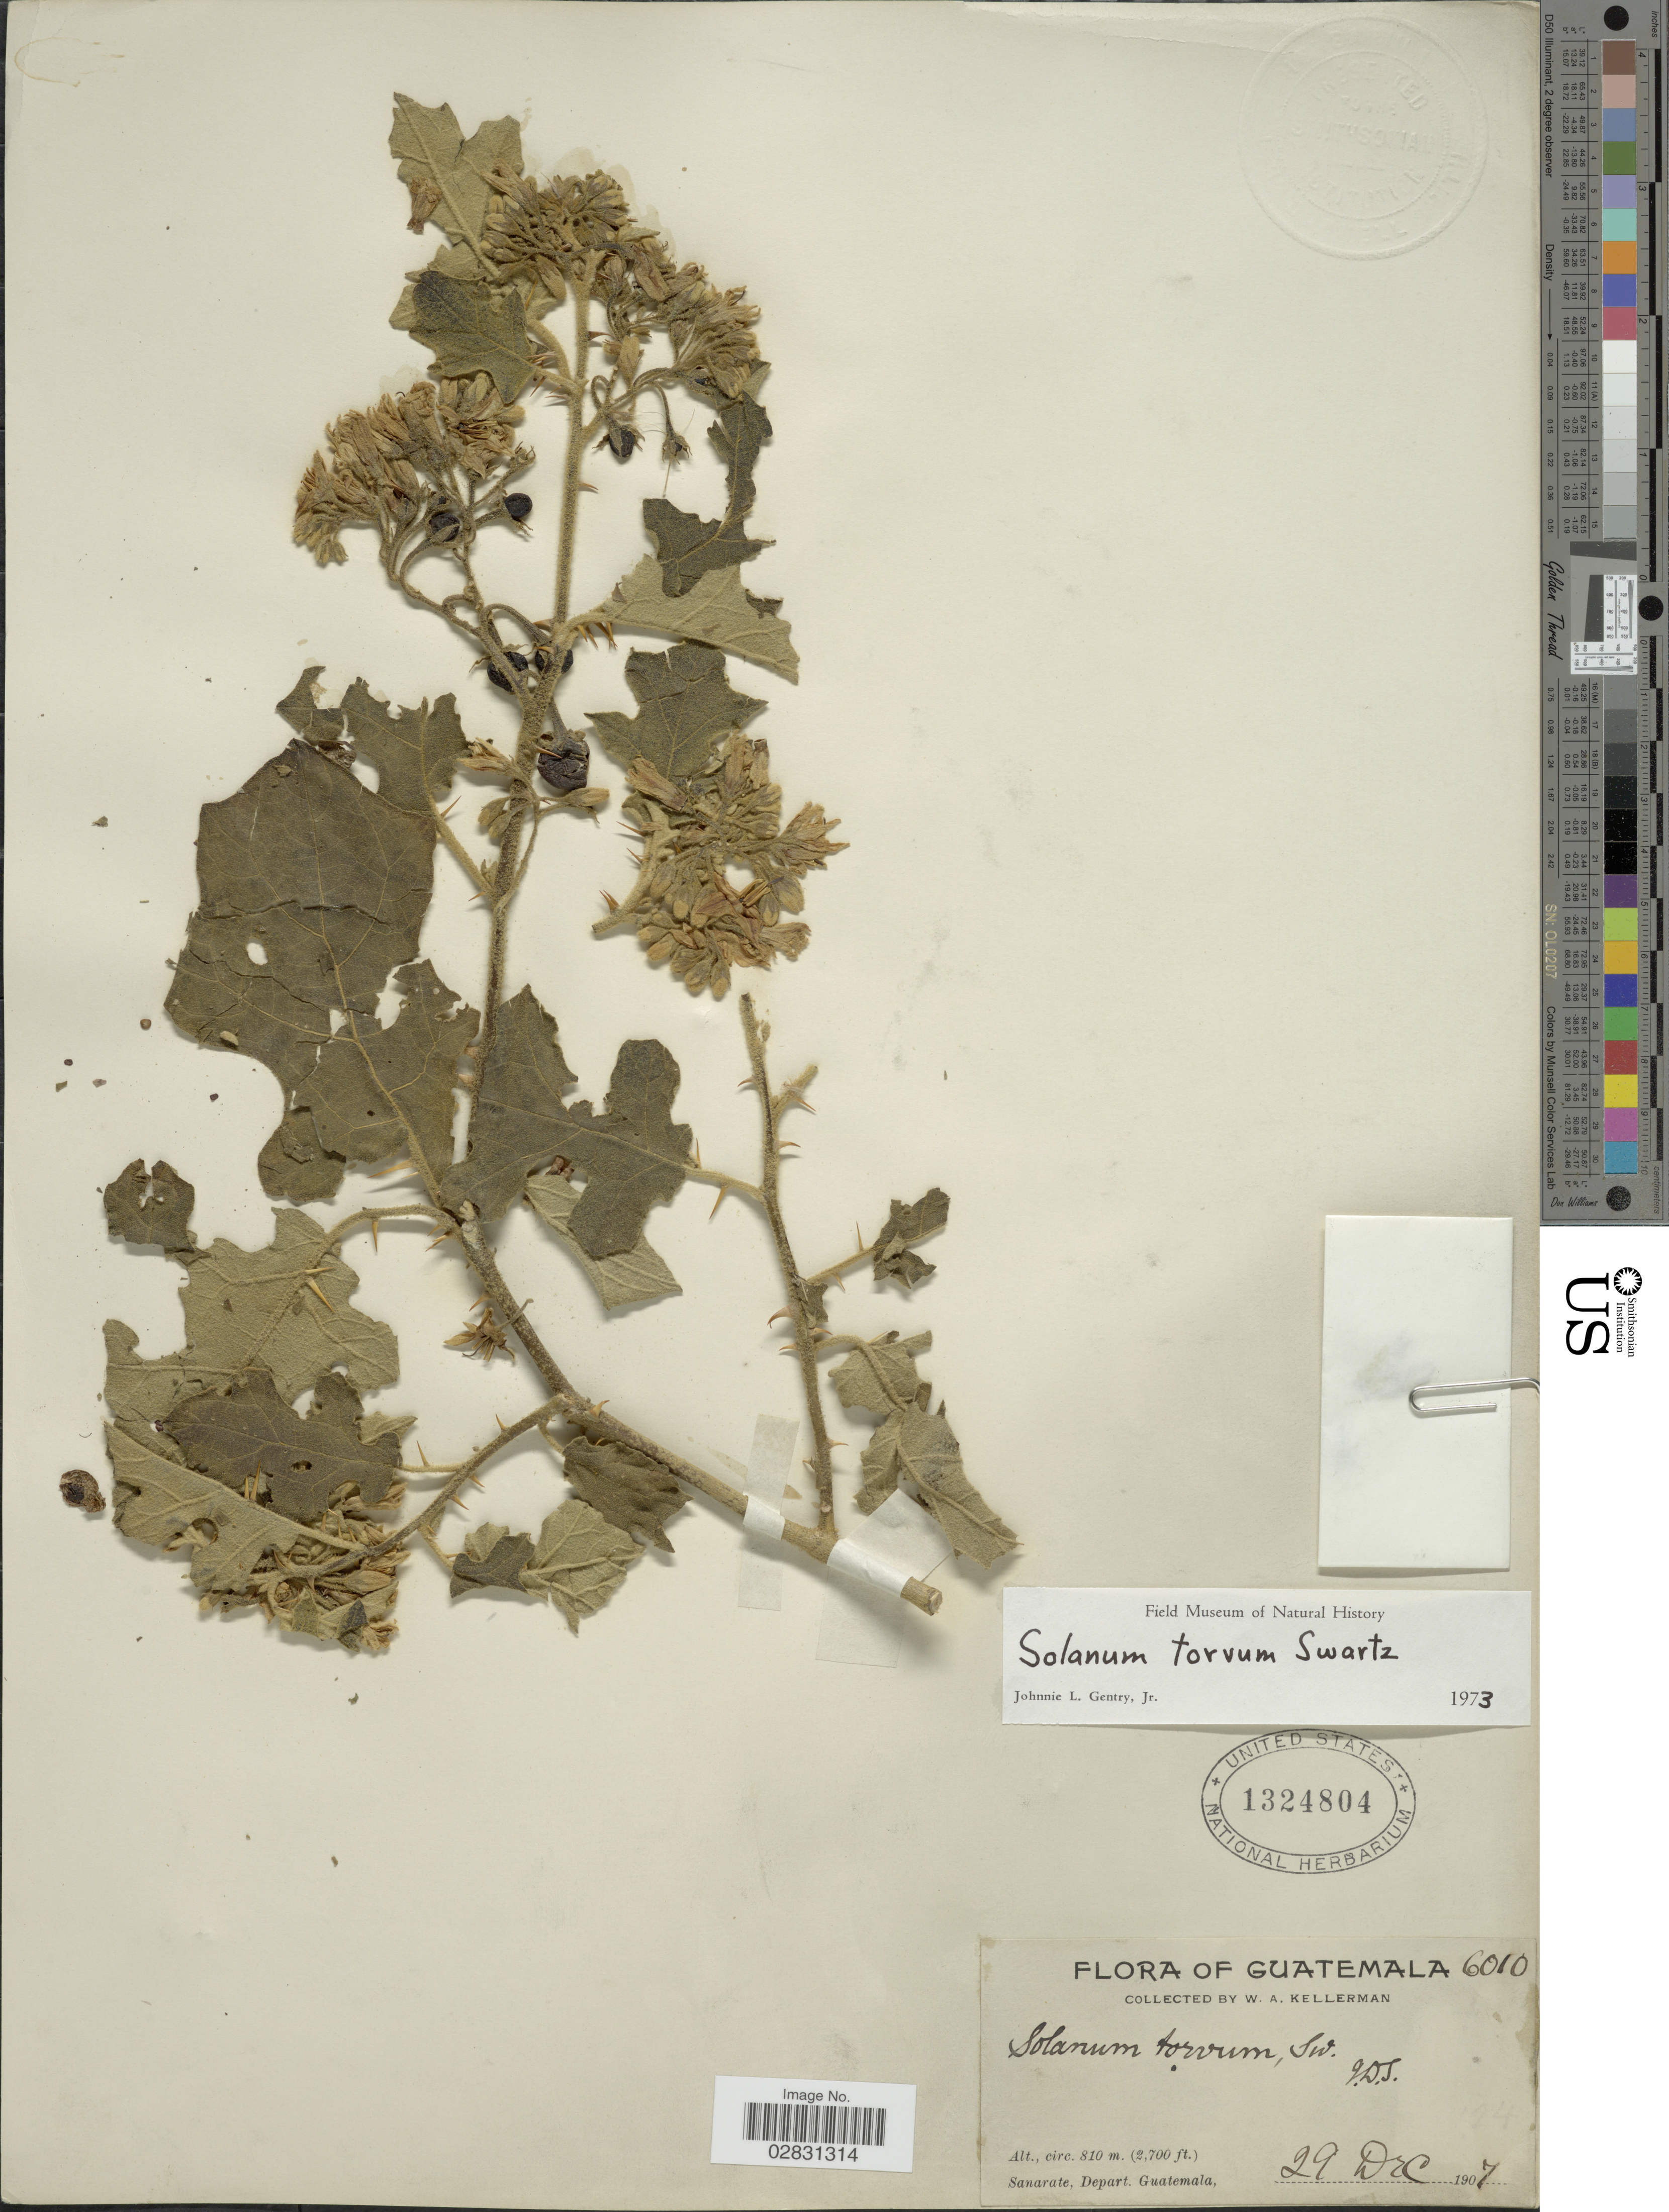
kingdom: Plantae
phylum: Tracheophyta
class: Magnoliopsida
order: Solanales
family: Solanaceae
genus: Solanum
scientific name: Solanum torvum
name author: Sw.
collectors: W. Kellerman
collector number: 6010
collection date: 1907-12-29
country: Guatemala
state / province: Guatemala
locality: Sanarate, Depart. Guatemala.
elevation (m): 810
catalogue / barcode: US 1324804